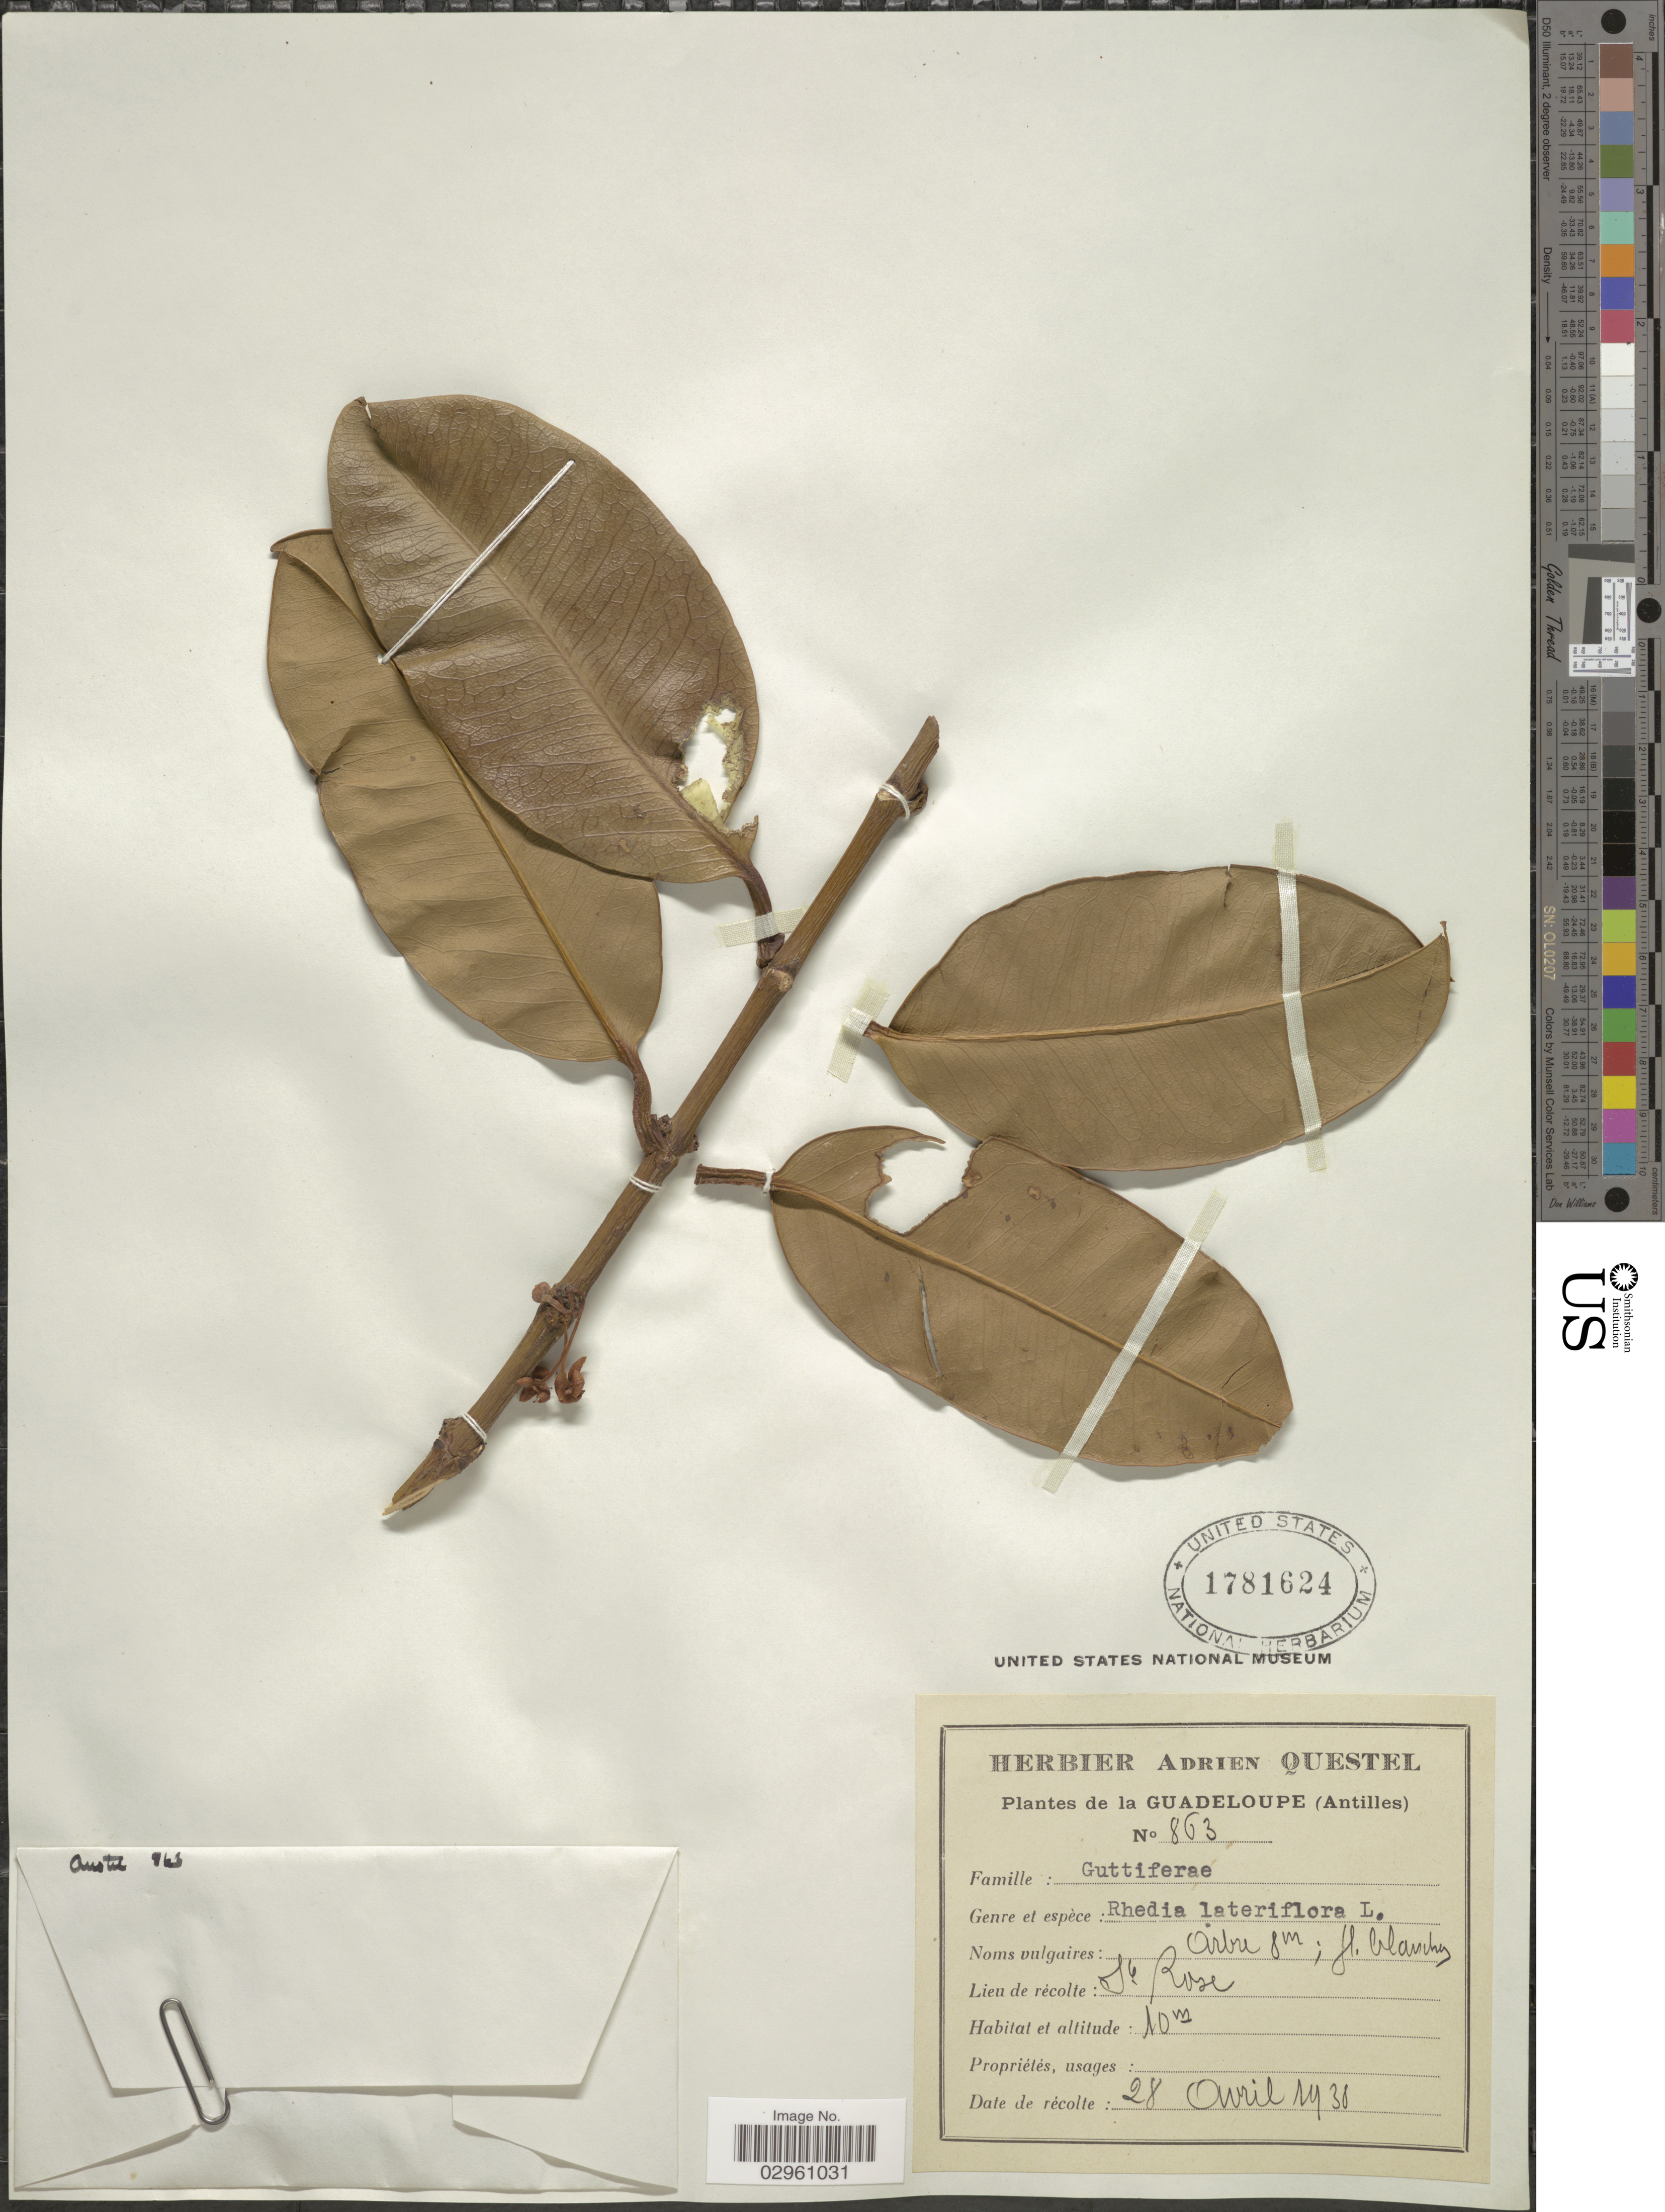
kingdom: Plantae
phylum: Tracheophyta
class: Magnoliopsida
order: Malpighiales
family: Clusiaceae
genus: Garcinia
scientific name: Garcinia humilis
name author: (Vahl) C.D. Adams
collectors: A. Questel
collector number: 863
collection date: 1930-04-28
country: Guadeloupe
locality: Guadeloupe (Antilles). Ste. Rose.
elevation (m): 10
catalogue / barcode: US 1781624